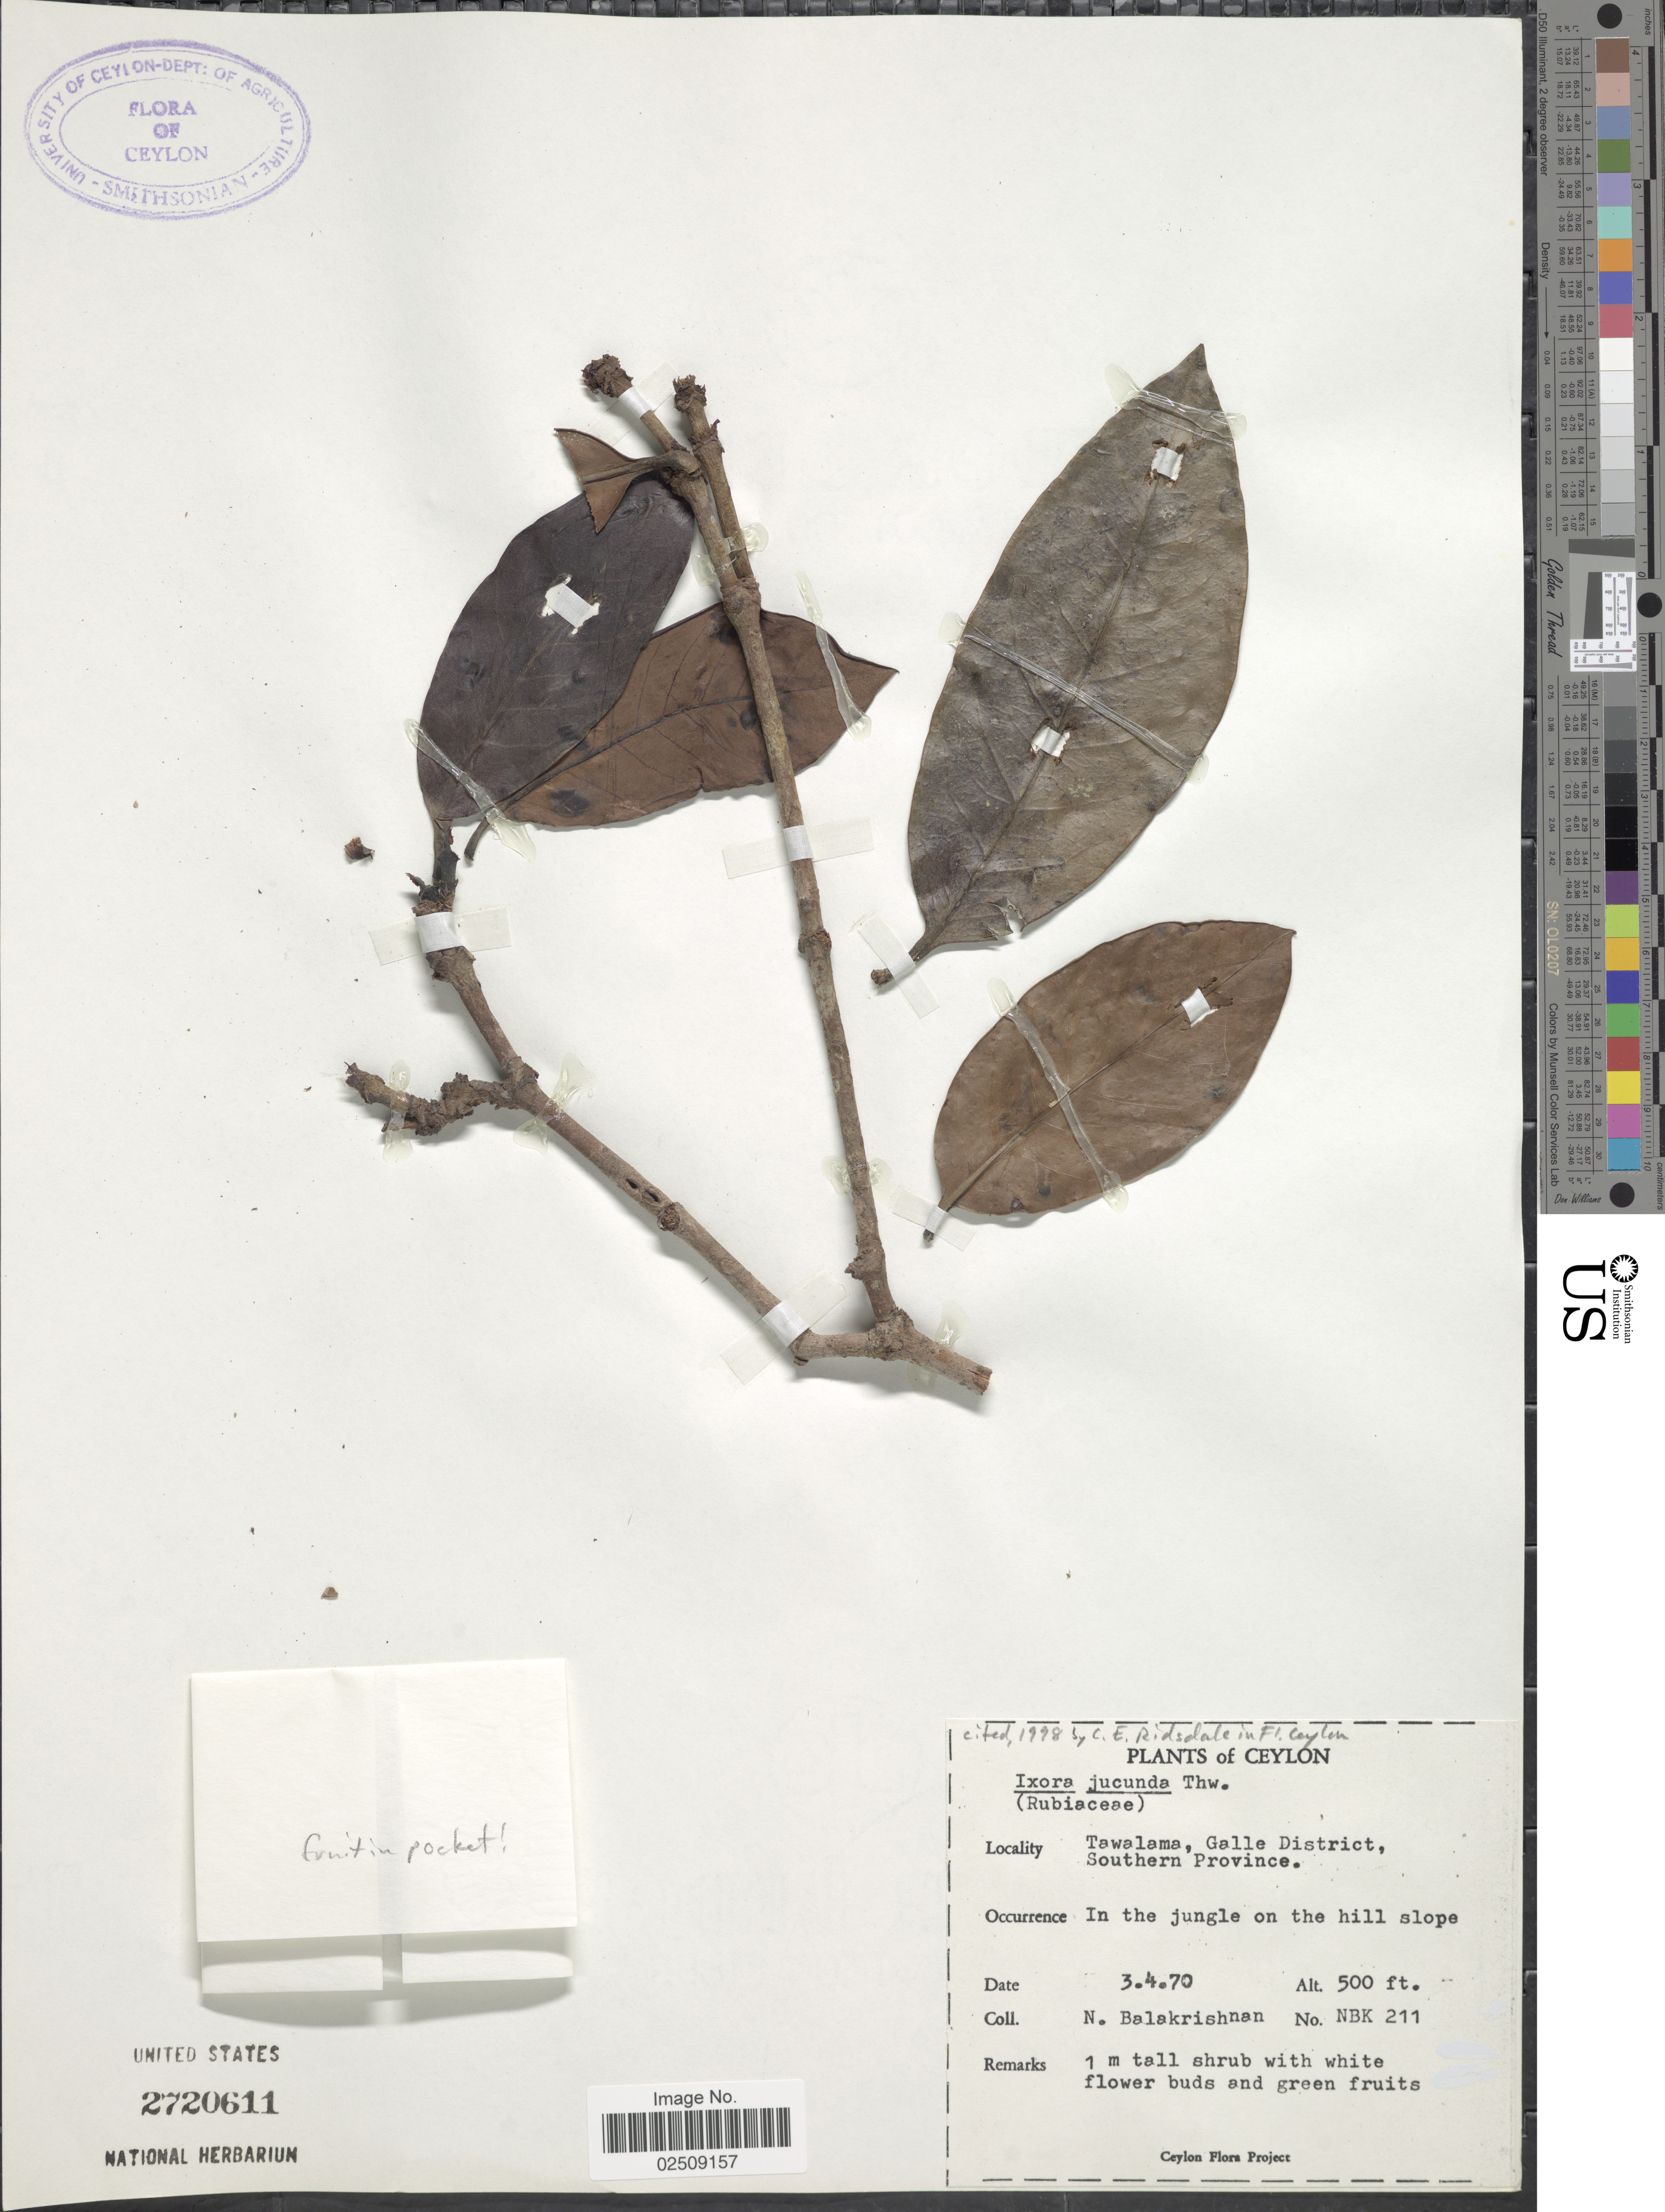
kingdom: Plantae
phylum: Tracheophyta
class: Magnoliopsida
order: Gentianales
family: Rubiaceae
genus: Ixora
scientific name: Ixora jucunda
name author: Thwaites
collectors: N. Balakrishnan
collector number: NBK211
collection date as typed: Transcribed d/m/y: 3/4/70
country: Sri Lanka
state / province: Southern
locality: Ceylon. Tawalama, Galle District, Southern Province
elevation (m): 152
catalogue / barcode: US 2720611